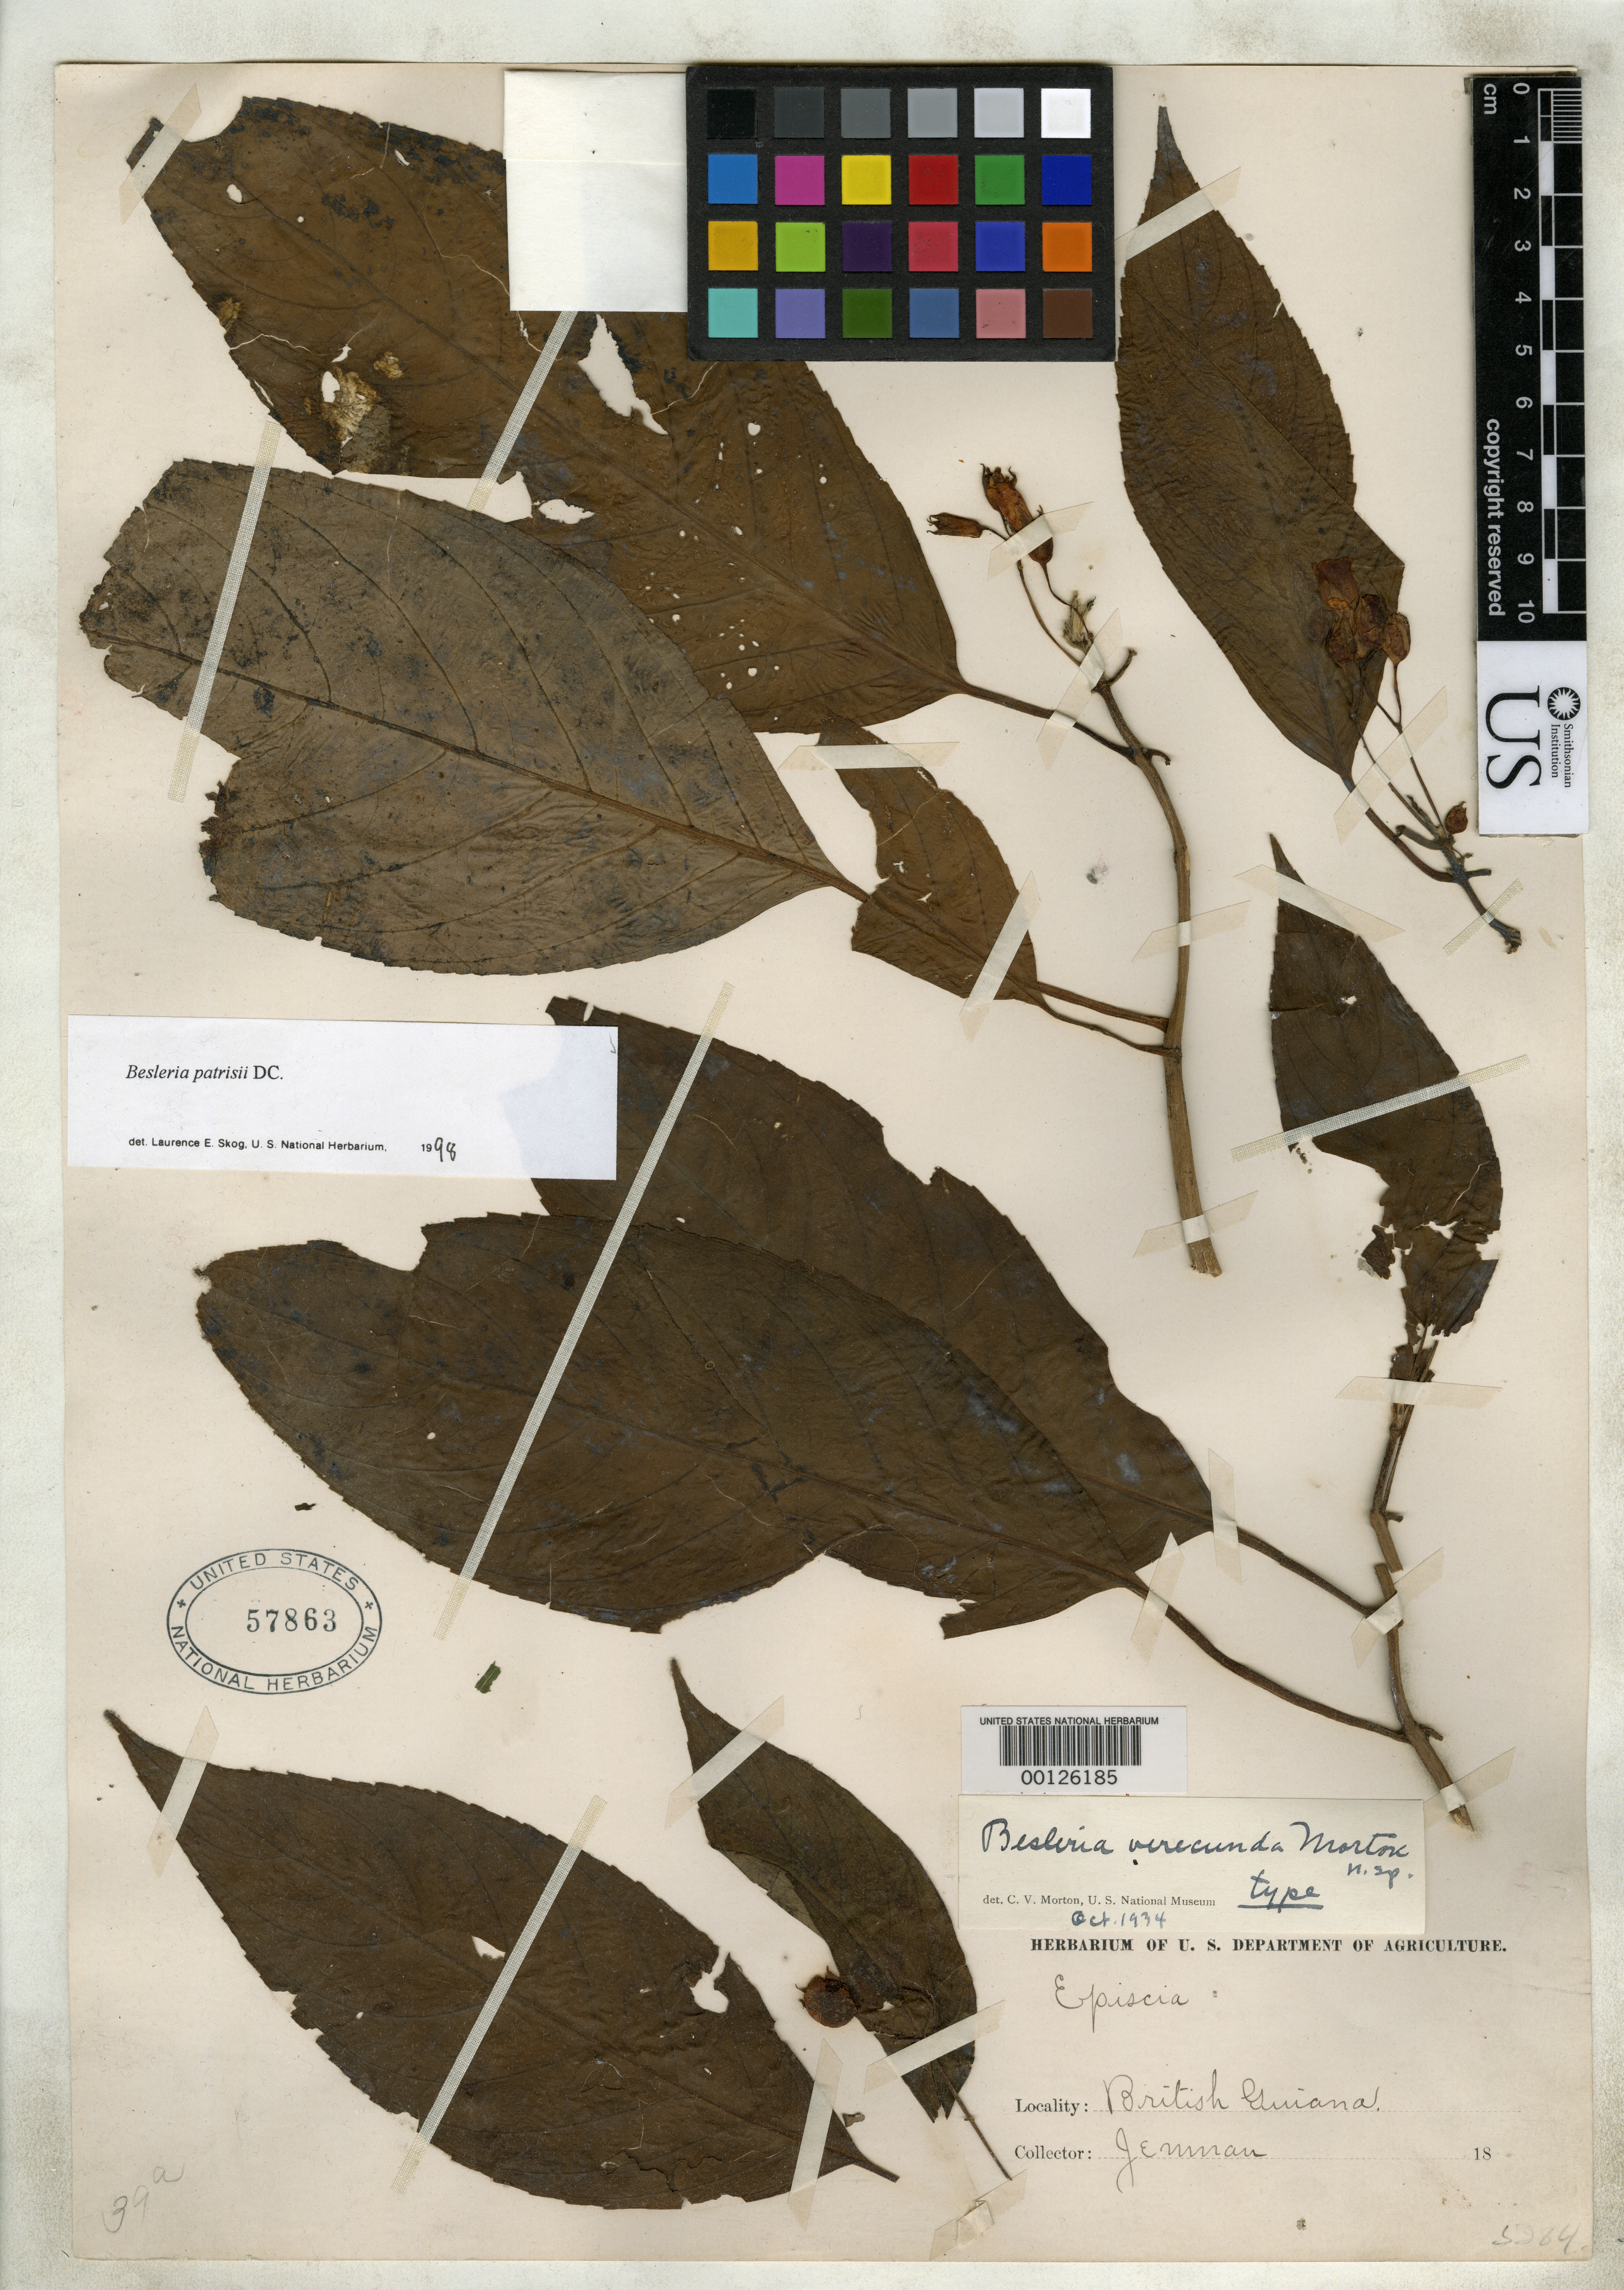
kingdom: Plantae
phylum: Tracheophyta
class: Magnoliopsida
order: Lamiales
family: Gesneriaceae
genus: Besleria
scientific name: Besleria verecunda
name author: C.V. Morton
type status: Holotype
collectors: G. S. Jenman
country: Guyana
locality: British Guiana, Upper Demerara River.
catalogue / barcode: US 57863